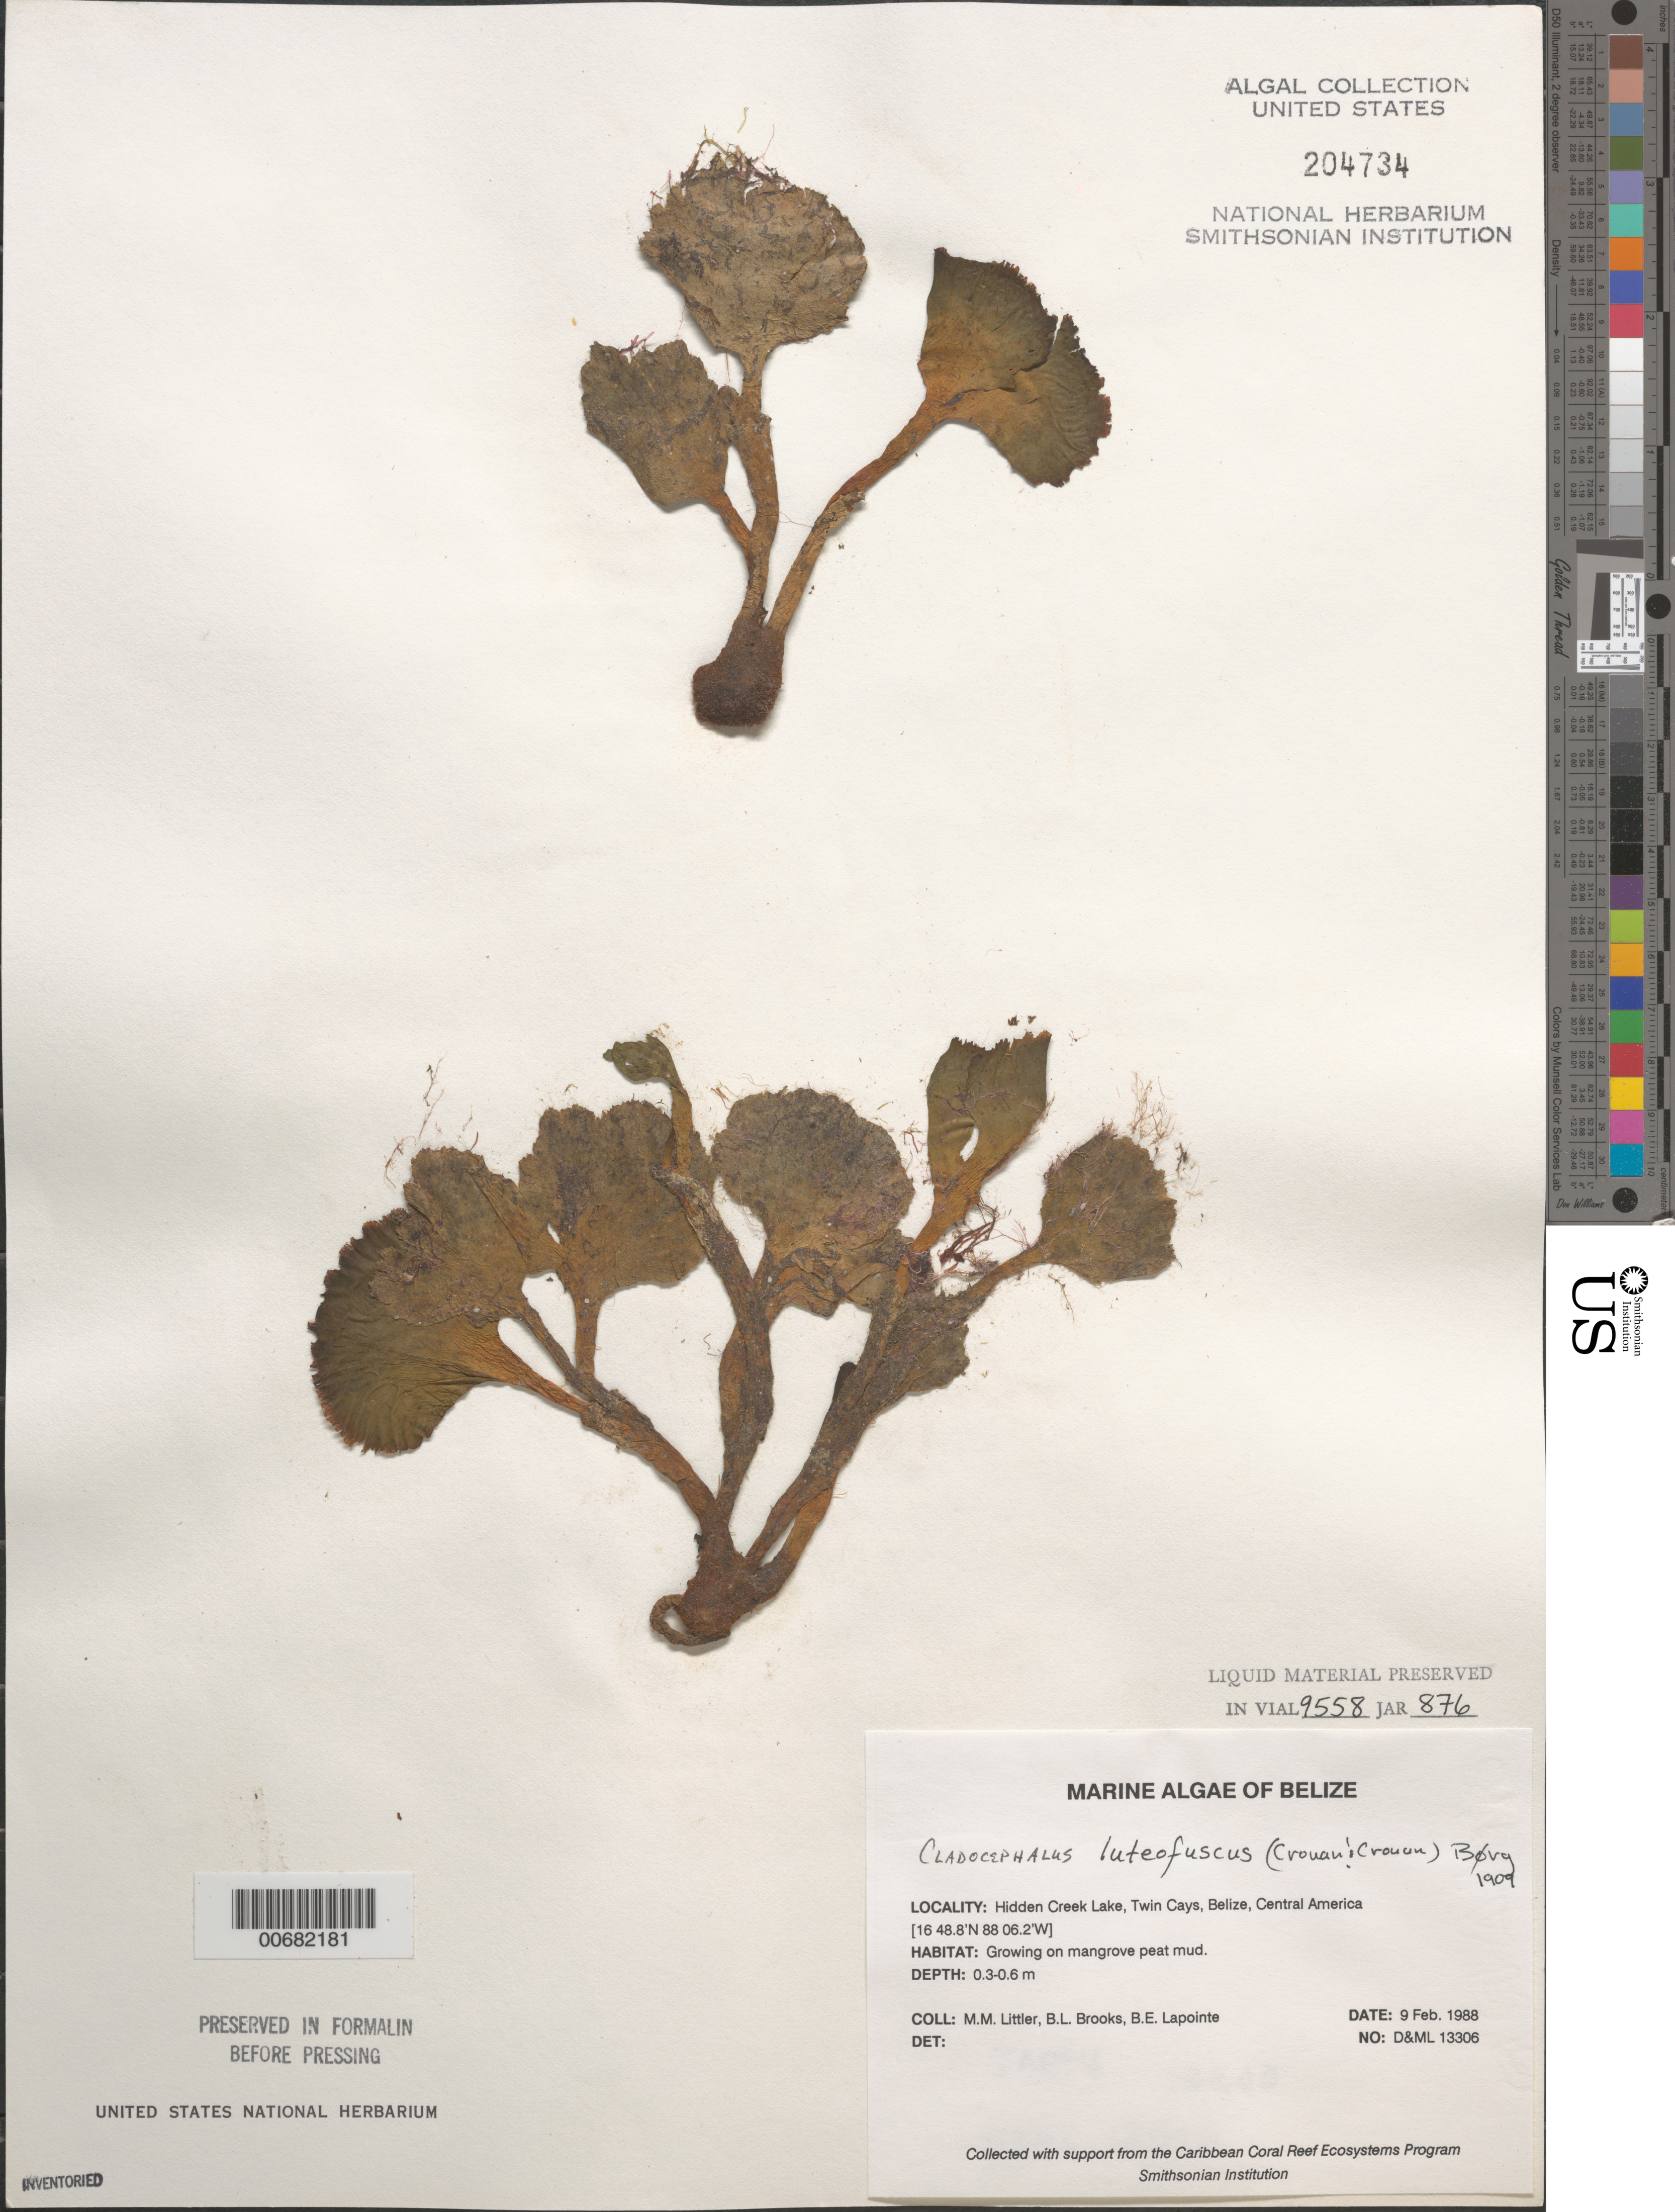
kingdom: Plantae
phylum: Chlorophyta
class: Ulvophyceae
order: Bryopsidales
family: Dichotomosiphonaceae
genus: Cladocephalus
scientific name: Cladocephalus luteofuscus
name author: (P. Crouan & H. Crouan) Børgesen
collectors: M. M. Littler, B. Brooks & B. Lapointe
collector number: D&ML 13306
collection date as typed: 09 Feb 1988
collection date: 1988-02-09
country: Belize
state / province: Stann Creek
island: Twin Cays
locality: Hidden Creek Lake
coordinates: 16 48.8' N, 88 06.2' W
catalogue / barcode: US 204734